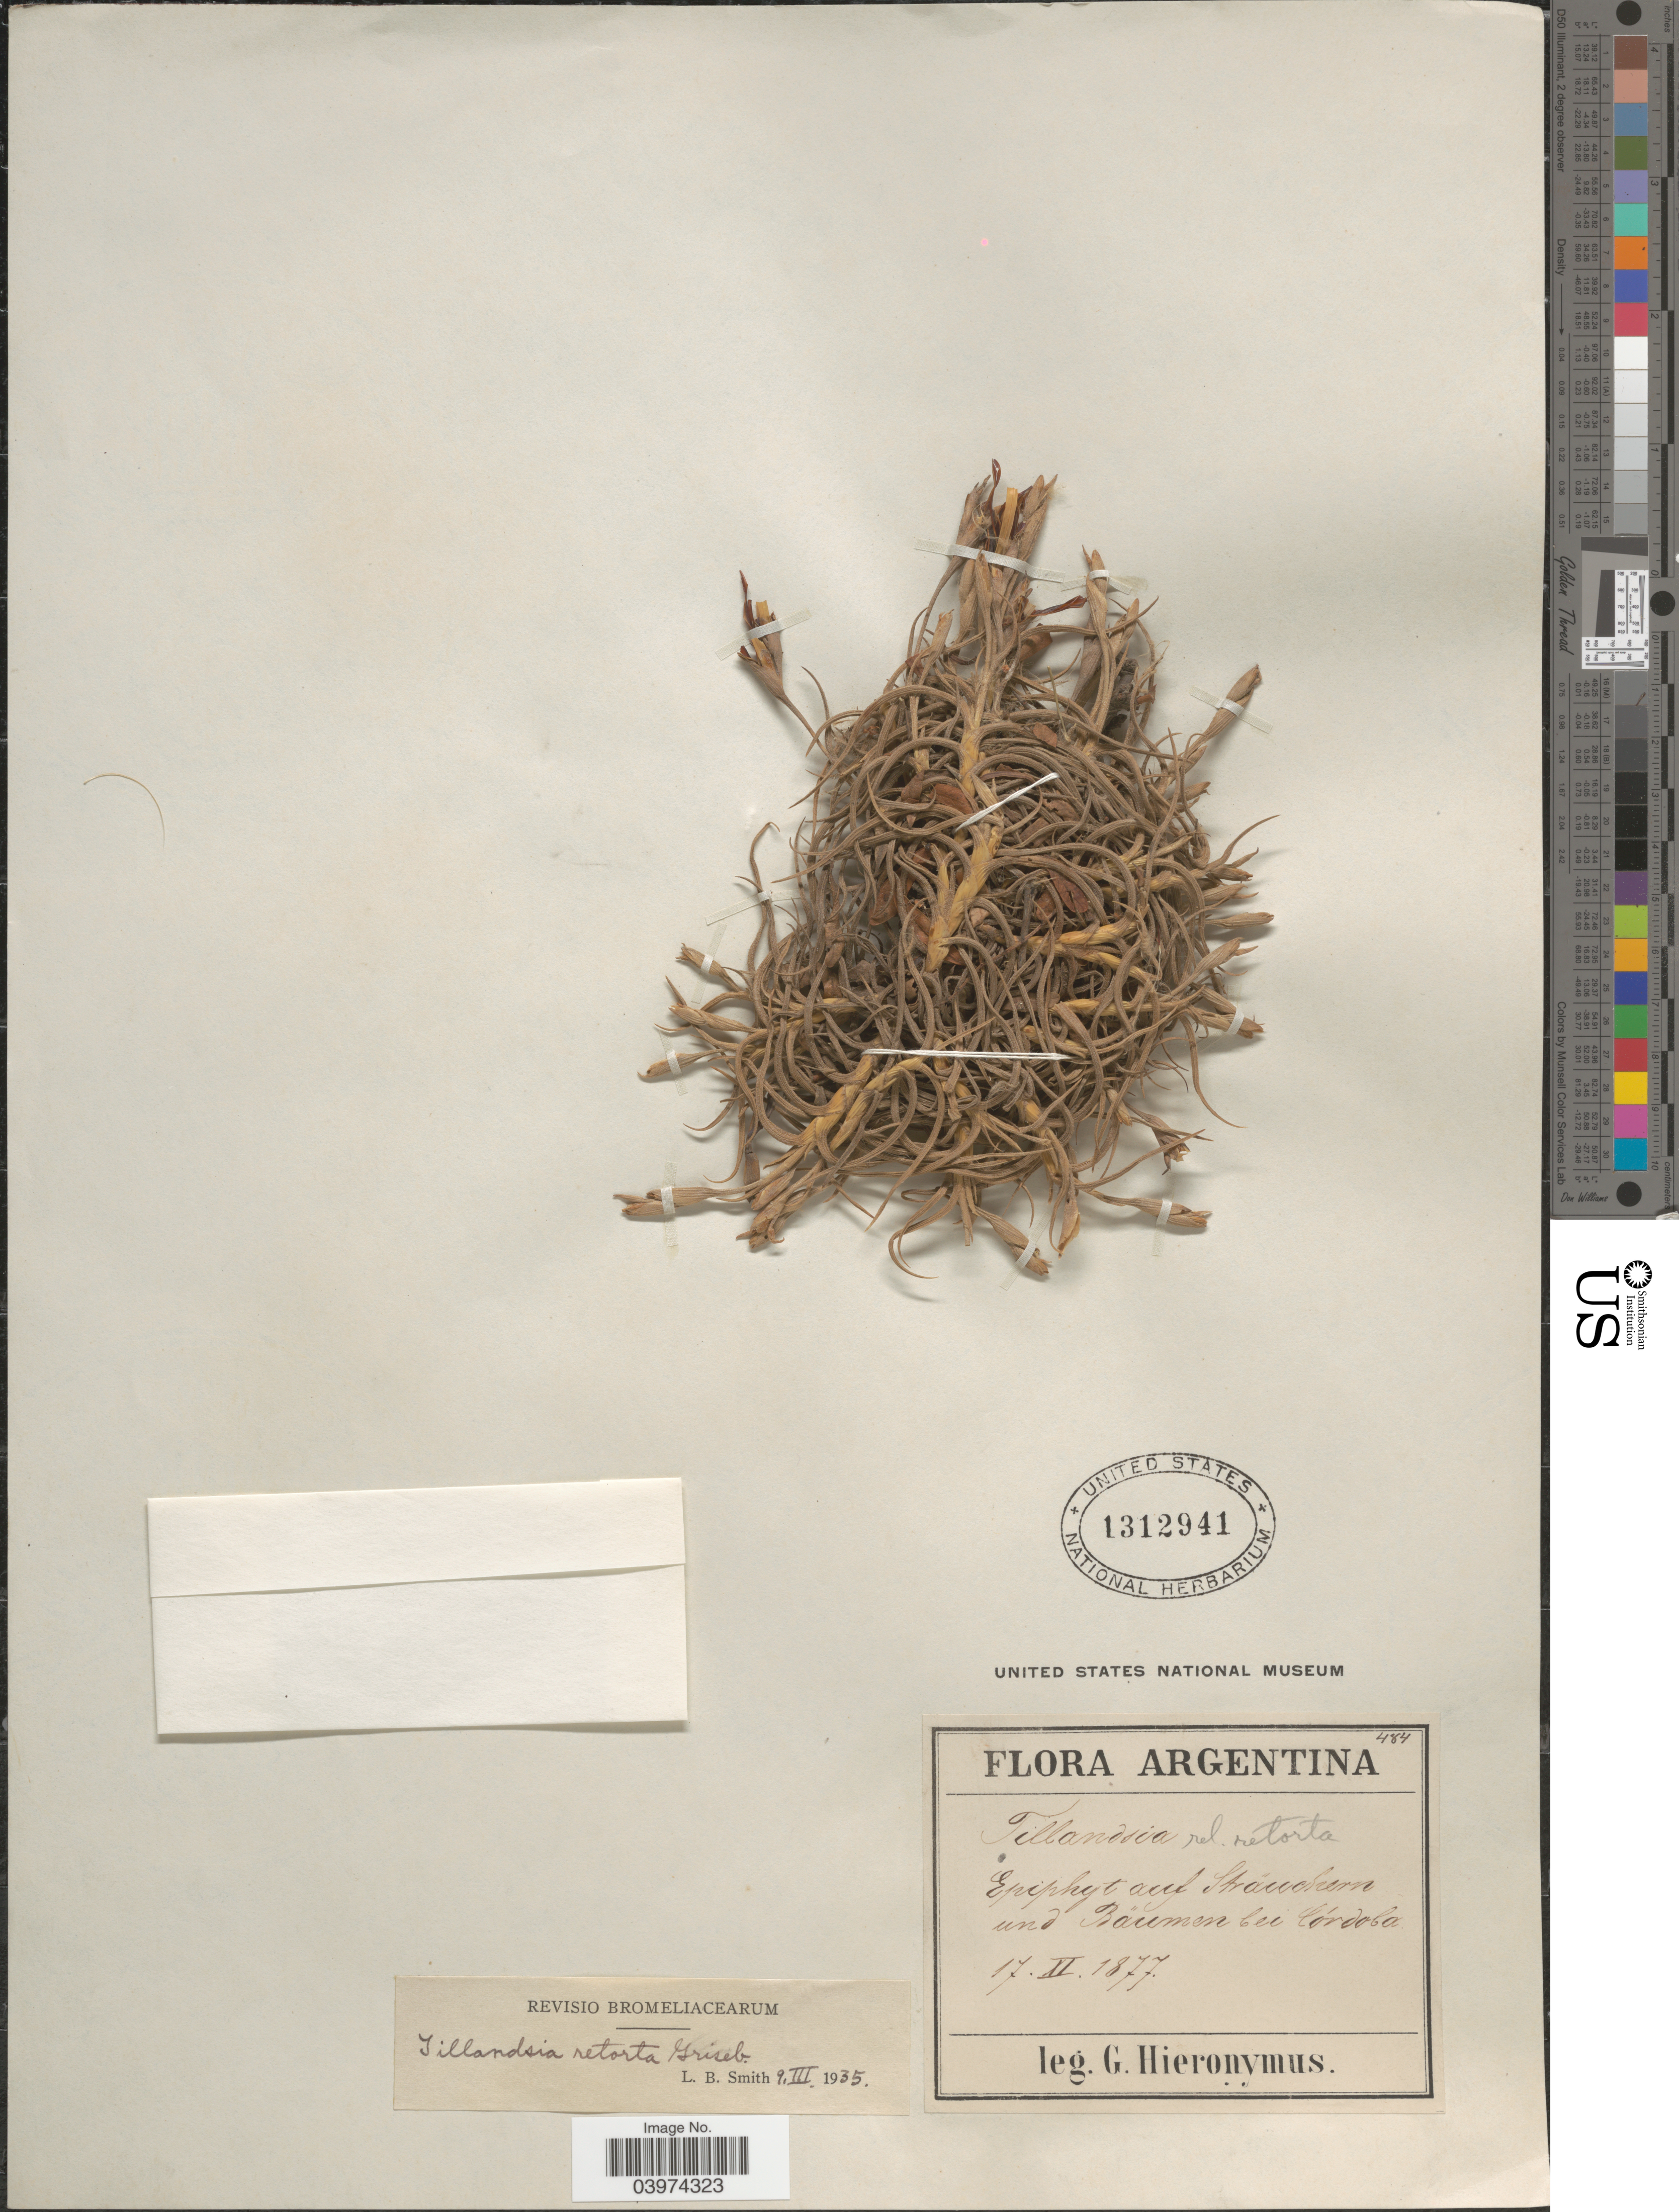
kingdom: Plantae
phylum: Tracheophyta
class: Liliopsida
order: Poales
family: Bromeliaceae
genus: Tillandsia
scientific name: Tillandsia retorta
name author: Griseb.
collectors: G. H. Hieronymus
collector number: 484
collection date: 1877-11-17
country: Argentina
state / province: Cordoba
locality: Und Bäumen bei Córdoba.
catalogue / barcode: US 1312941